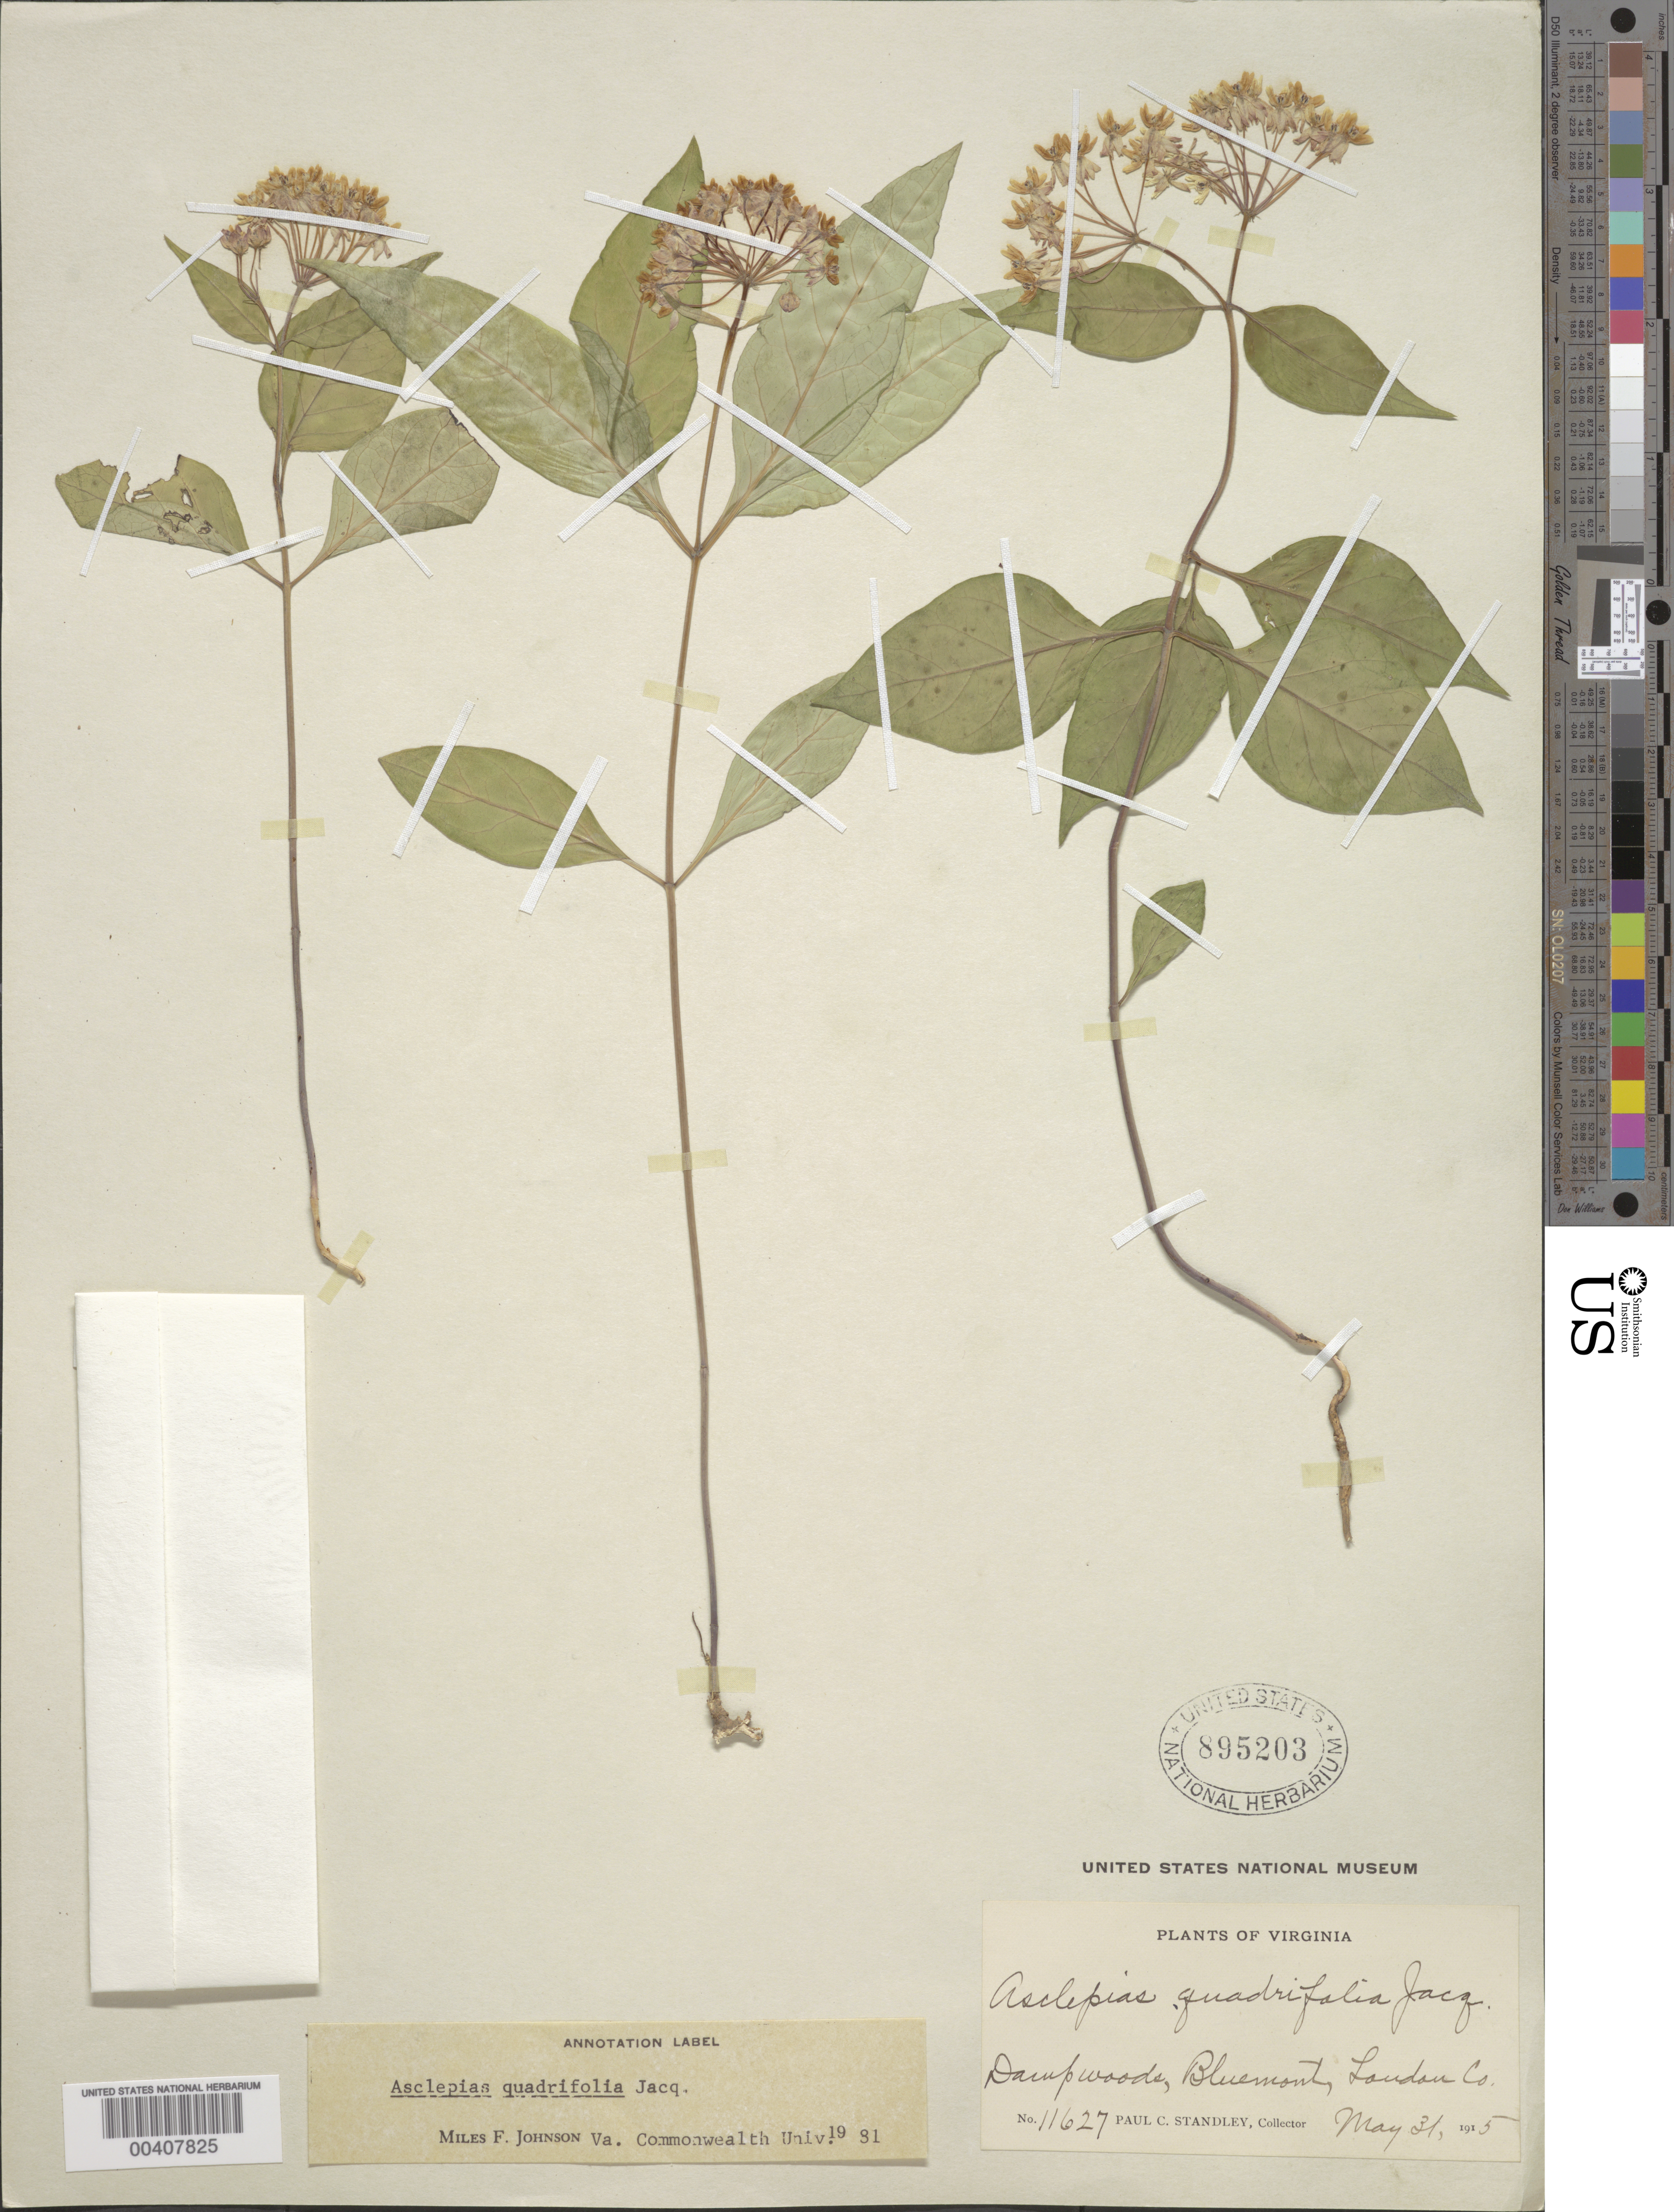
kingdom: Plantae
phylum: Tracheophyta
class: Magnoliopsida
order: Gentianales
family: Apocynaceae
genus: Asclepias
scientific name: Asclepias quadrifolia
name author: Jacq.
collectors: P. C. Standley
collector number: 11627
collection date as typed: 31 May 1915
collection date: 1915-05-31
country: United States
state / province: Virginia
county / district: Loudoun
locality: Bluemont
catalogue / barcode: US 895203